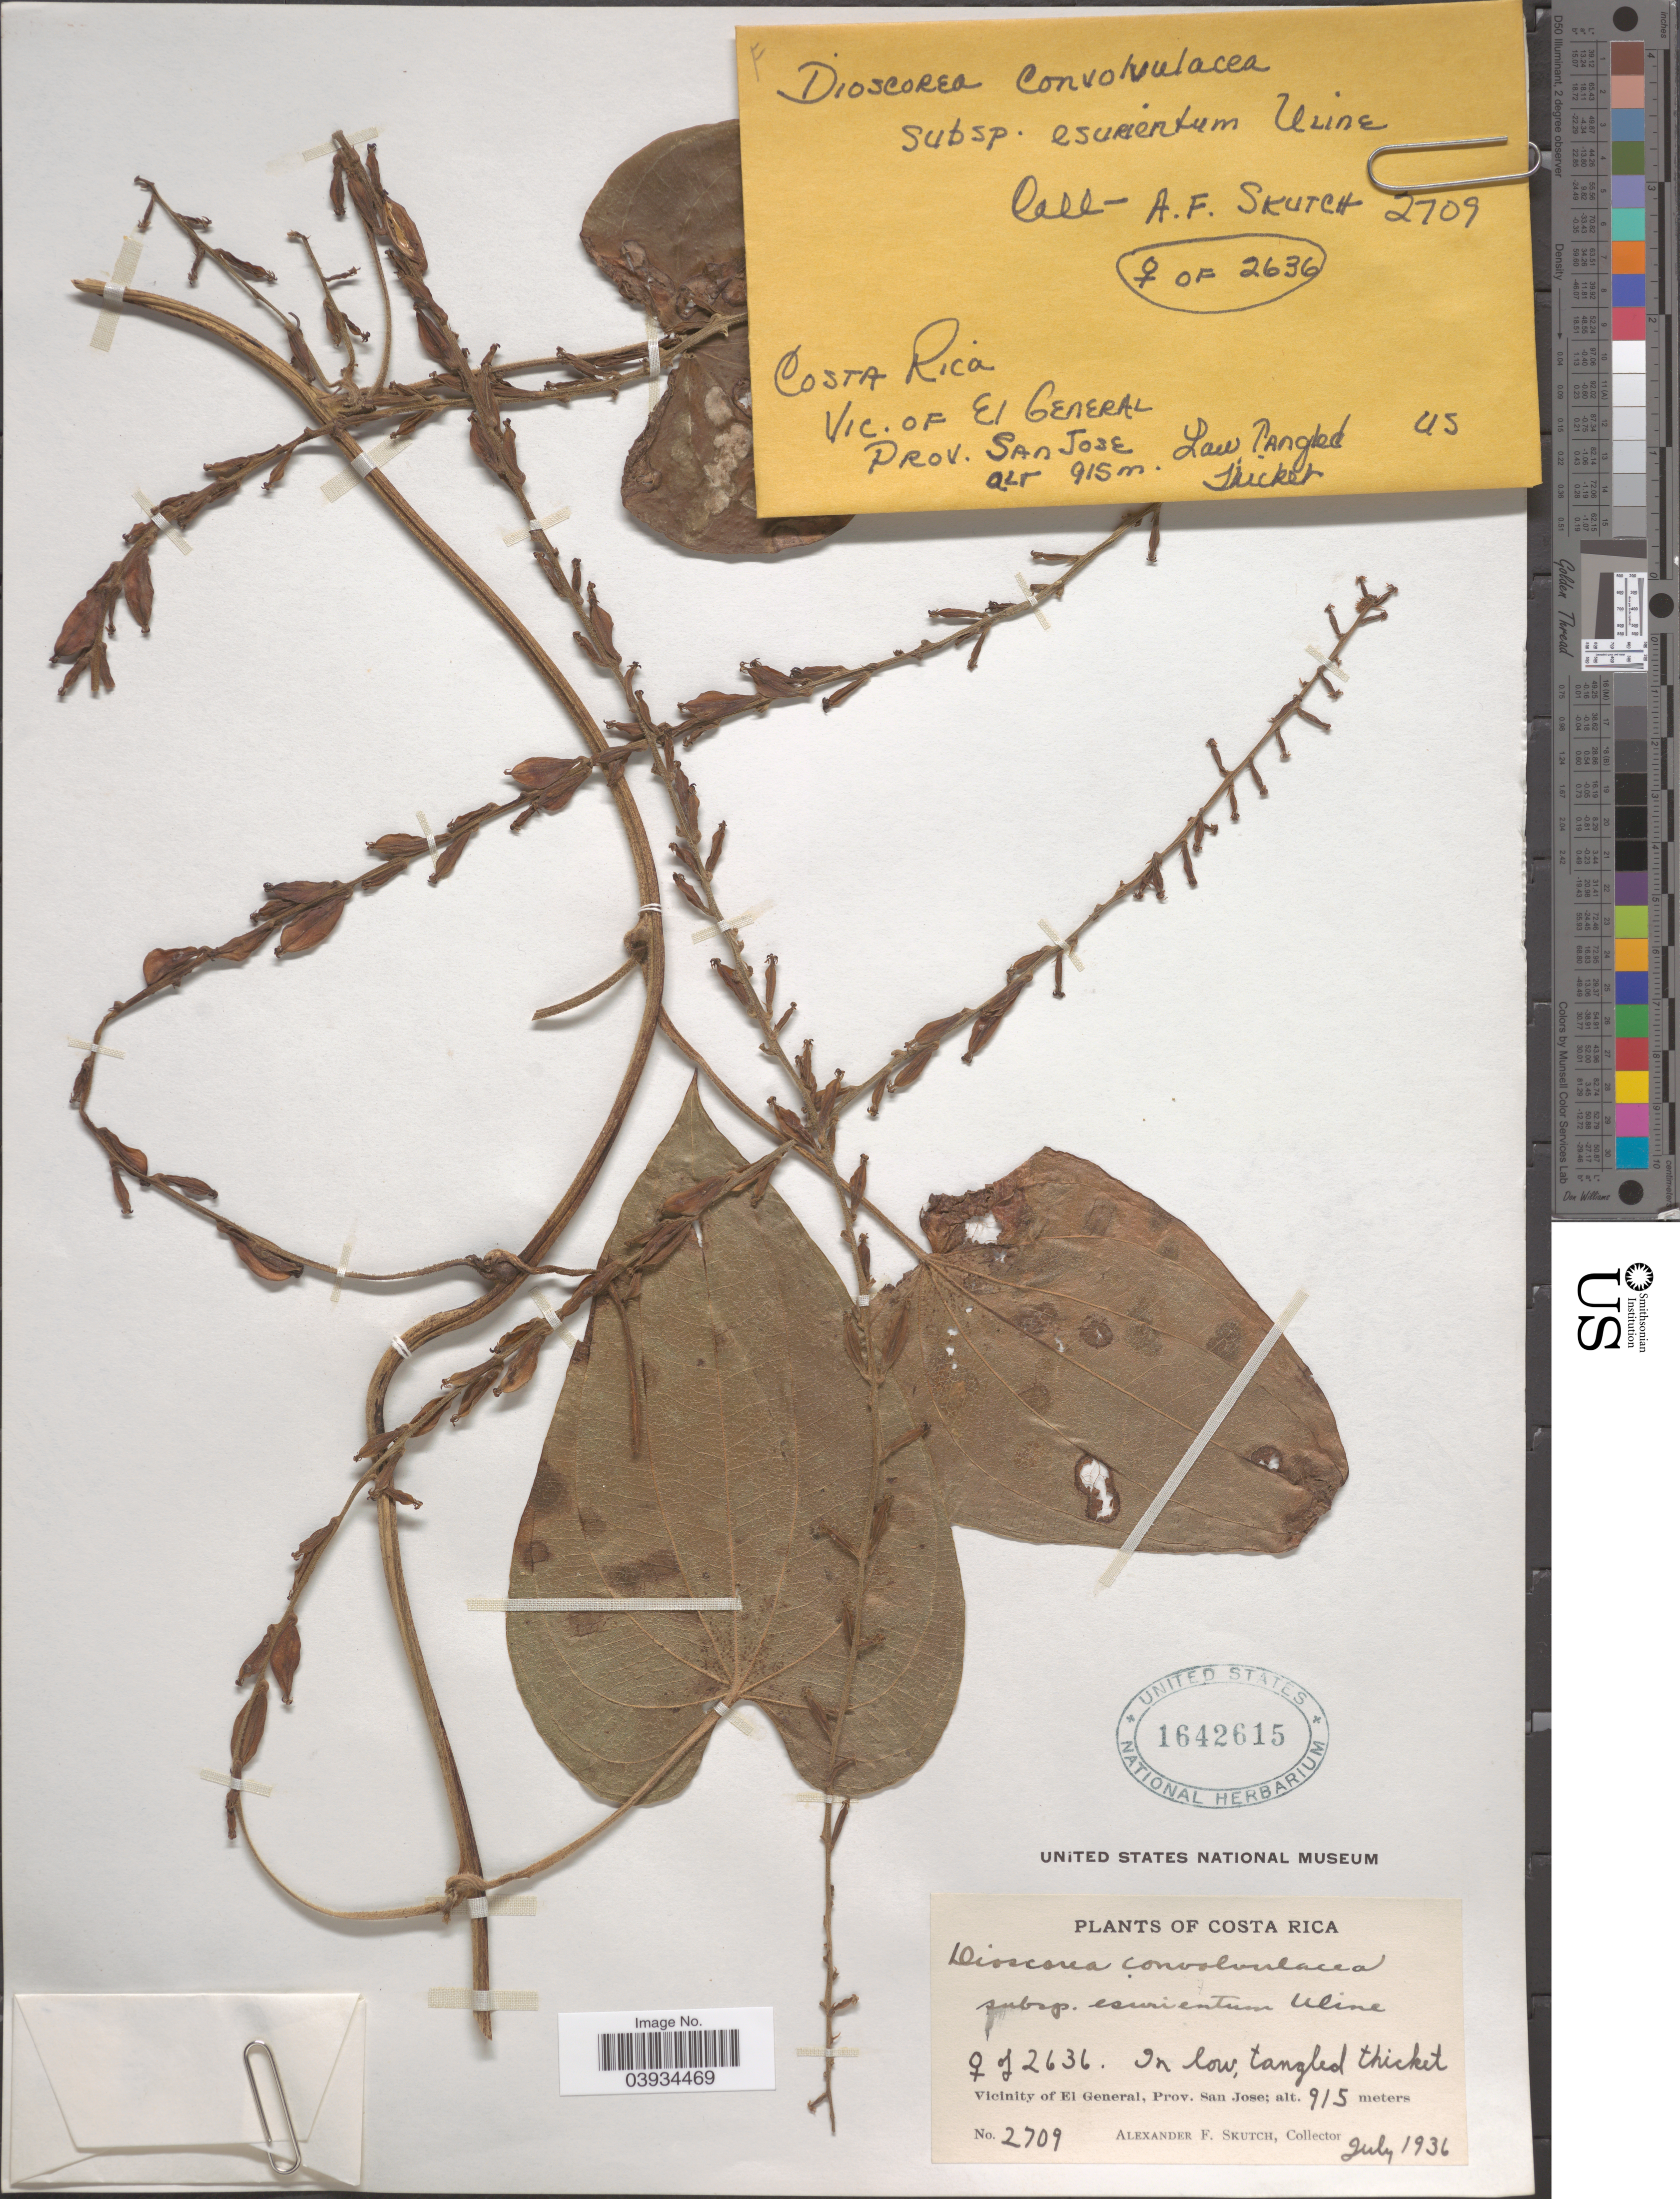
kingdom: Plantae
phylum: Tracheophyta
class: Liliopsida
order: Dioscoreales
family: Dioscoreaceae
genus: Dioscorea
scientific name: Dioscorea convolvulacea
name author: Schltdl. & Cham.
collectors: A. F. Skutch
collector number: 2709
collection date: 1936-07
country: Costa Rica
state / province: San José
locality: Vicinity of El General.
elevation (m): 915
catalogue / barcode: US 1642615